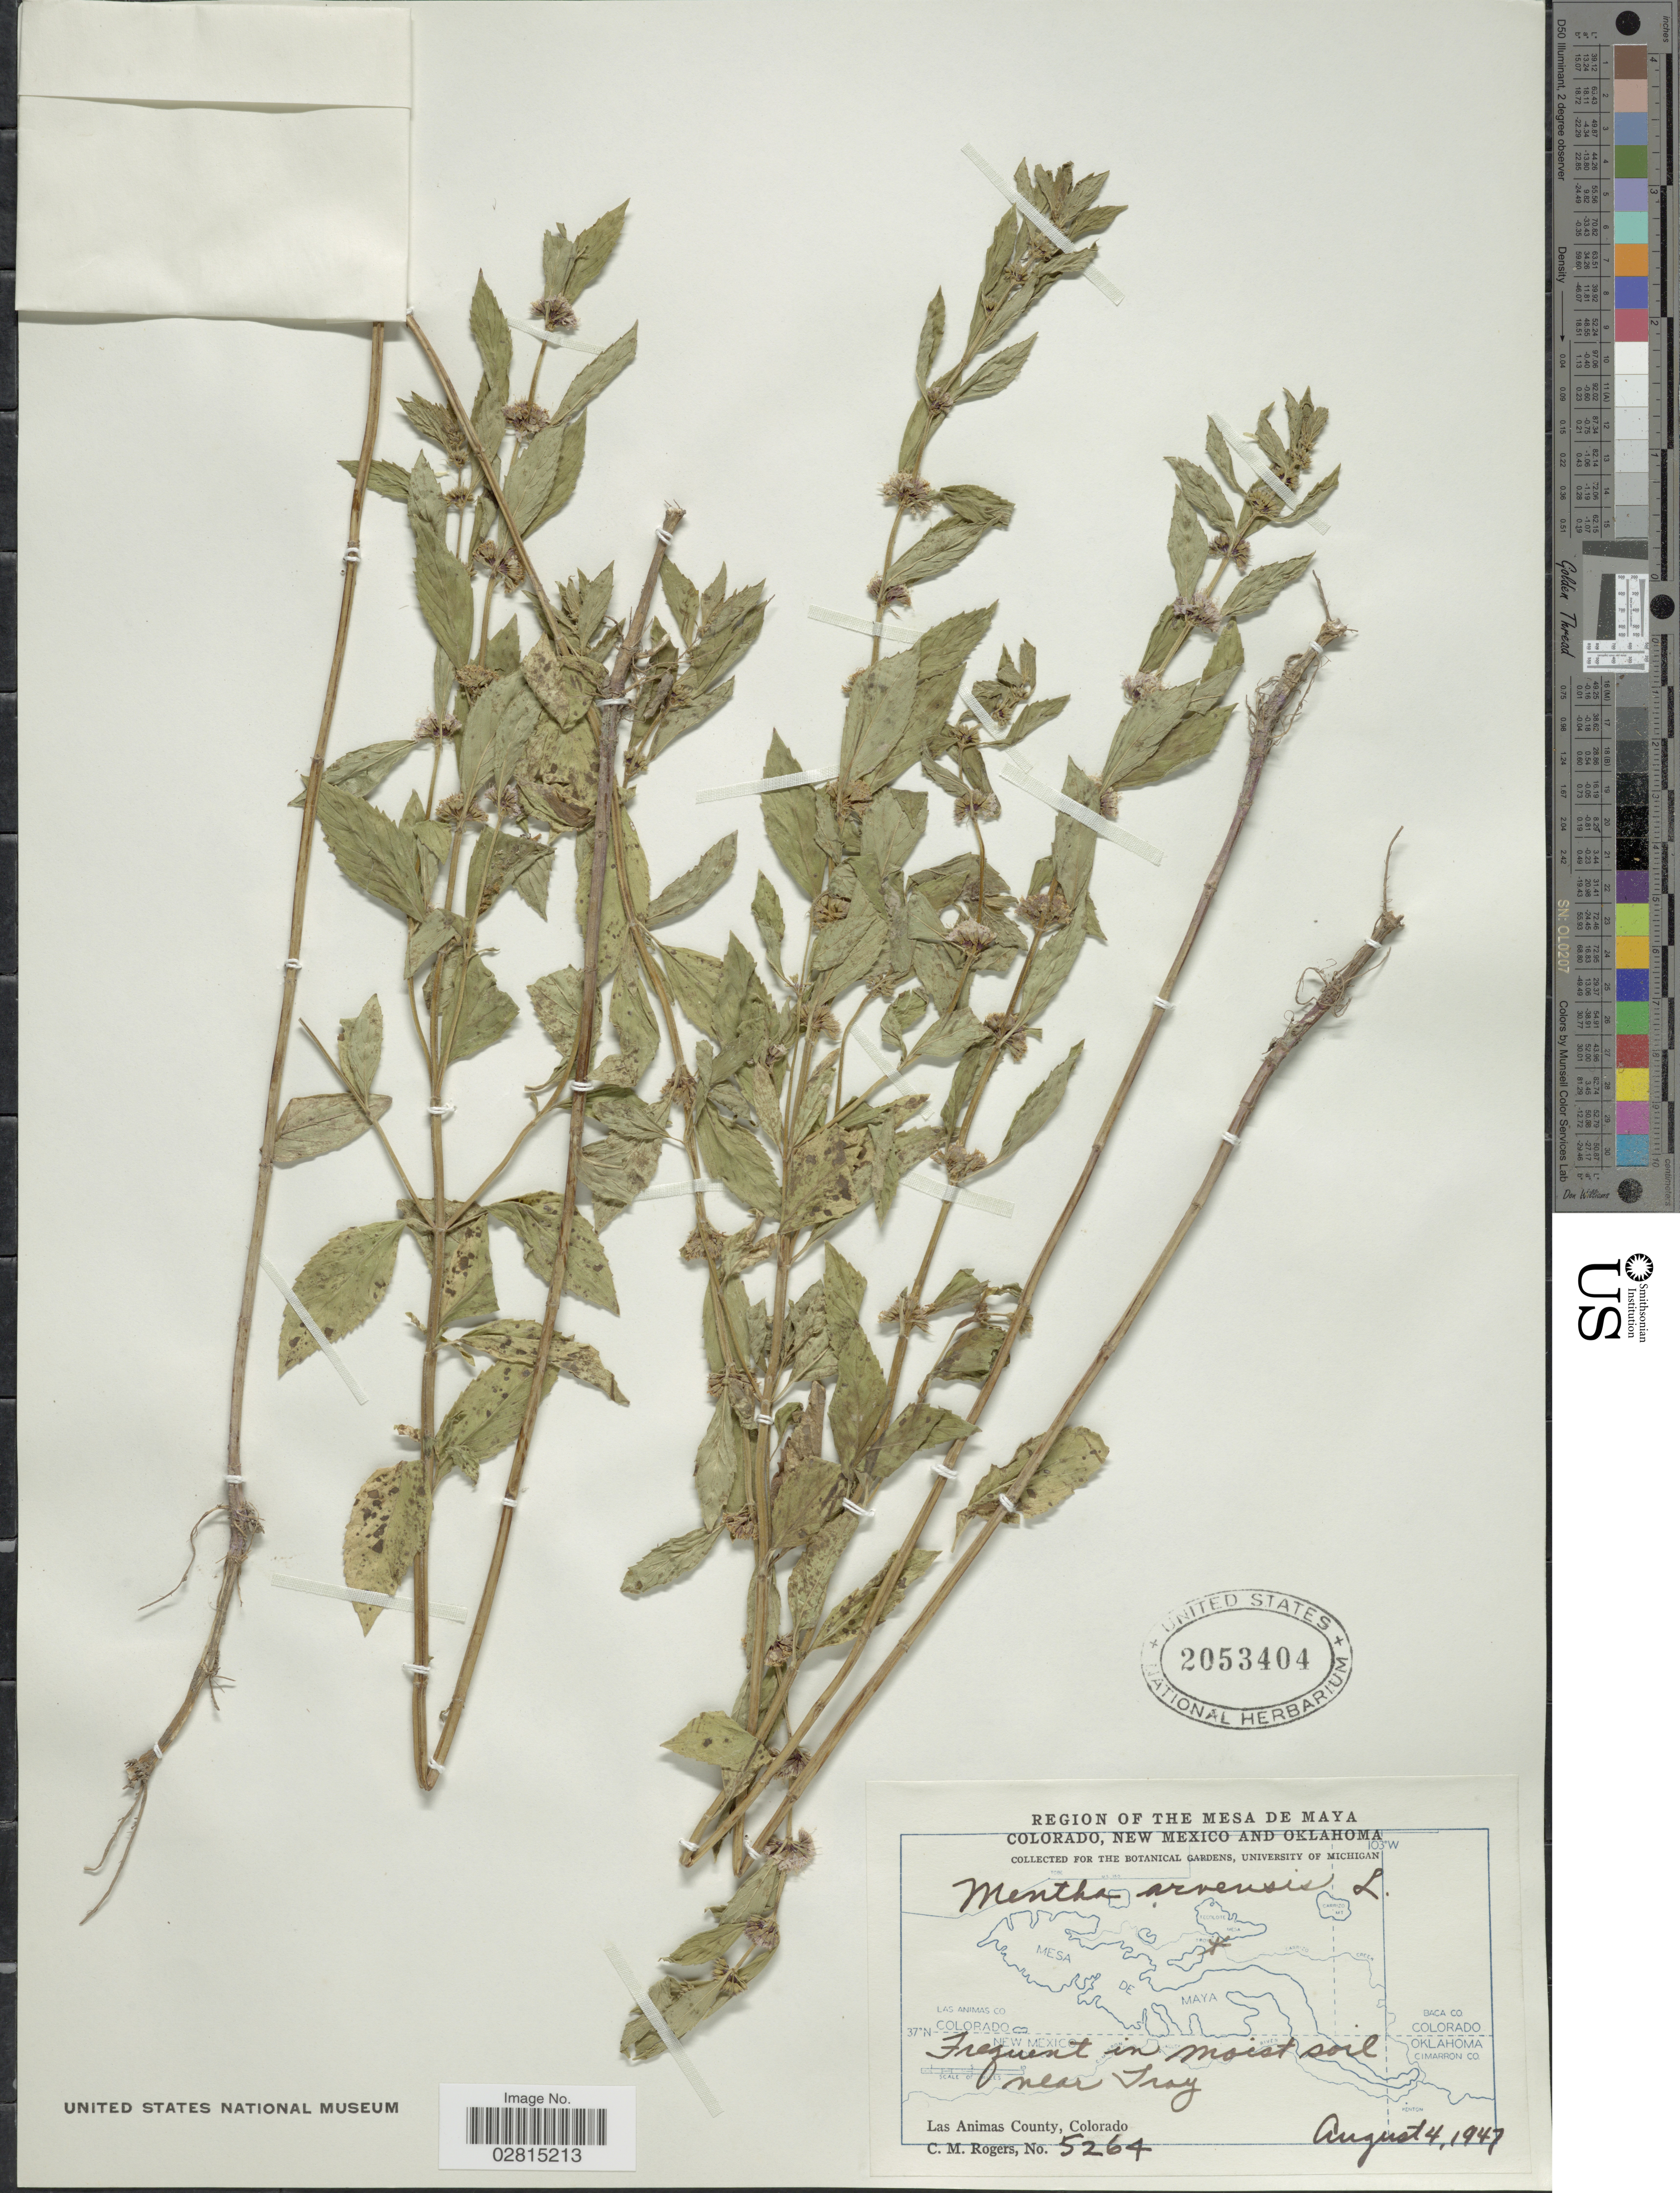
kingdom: Plantae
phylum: Tracheophyta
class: Magnoliopsida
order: Lamiales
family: Lamiaceae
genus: Mentha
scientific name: Mentha arvensis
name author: L.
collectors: C. M. Rogers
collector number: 5264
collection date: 1947-08-04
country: United States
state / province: Colorado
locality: Region of the Mesa de Maya, near Troy, Las Animas County.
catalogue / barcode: US 2053404